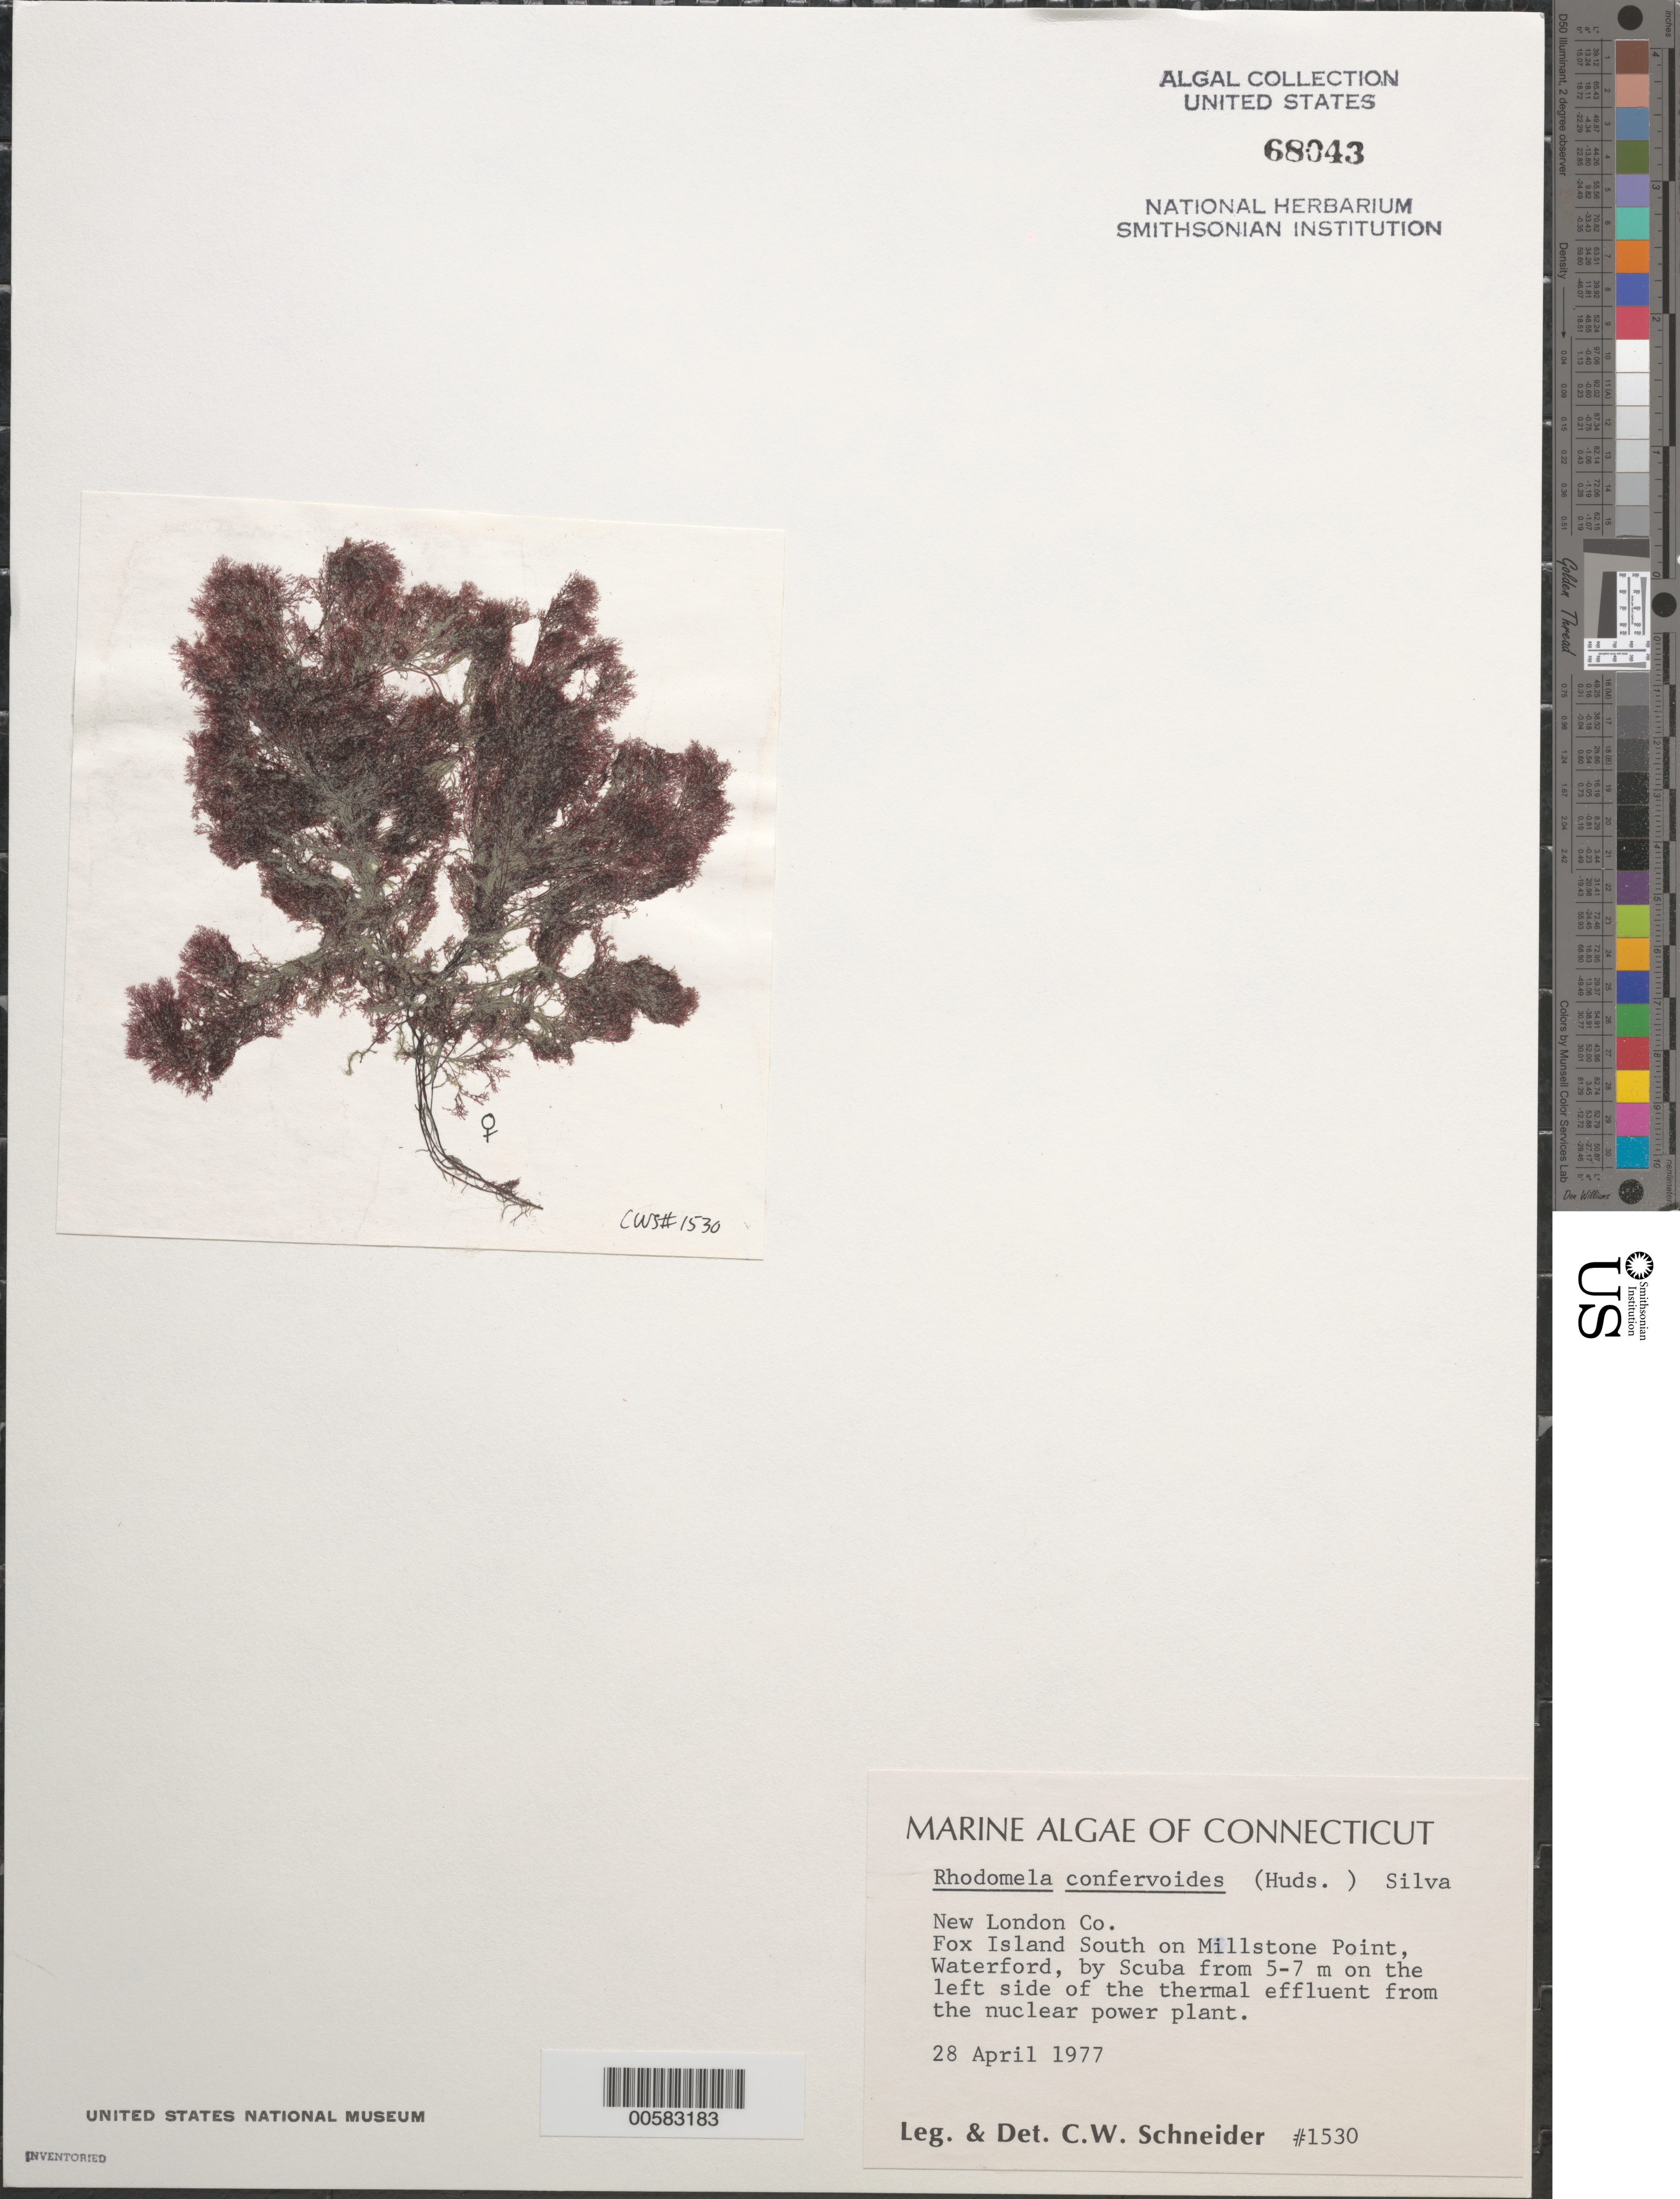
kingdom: Plantae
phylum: Rhodophyta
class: Florideophyceae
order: Ceramiales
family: Rhodomelaceae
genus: Rhodomela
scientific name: Rhodomela confervoides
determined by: Schneider, C. W.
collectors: C. W. Schneider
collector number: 1530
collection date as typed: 28 Apr 1977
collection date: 1977-04-28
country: United States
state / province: Connecticut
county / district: New London County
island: Fox Island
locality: Fox Island South, Millstone Point, Waterford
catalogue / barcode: US 68043